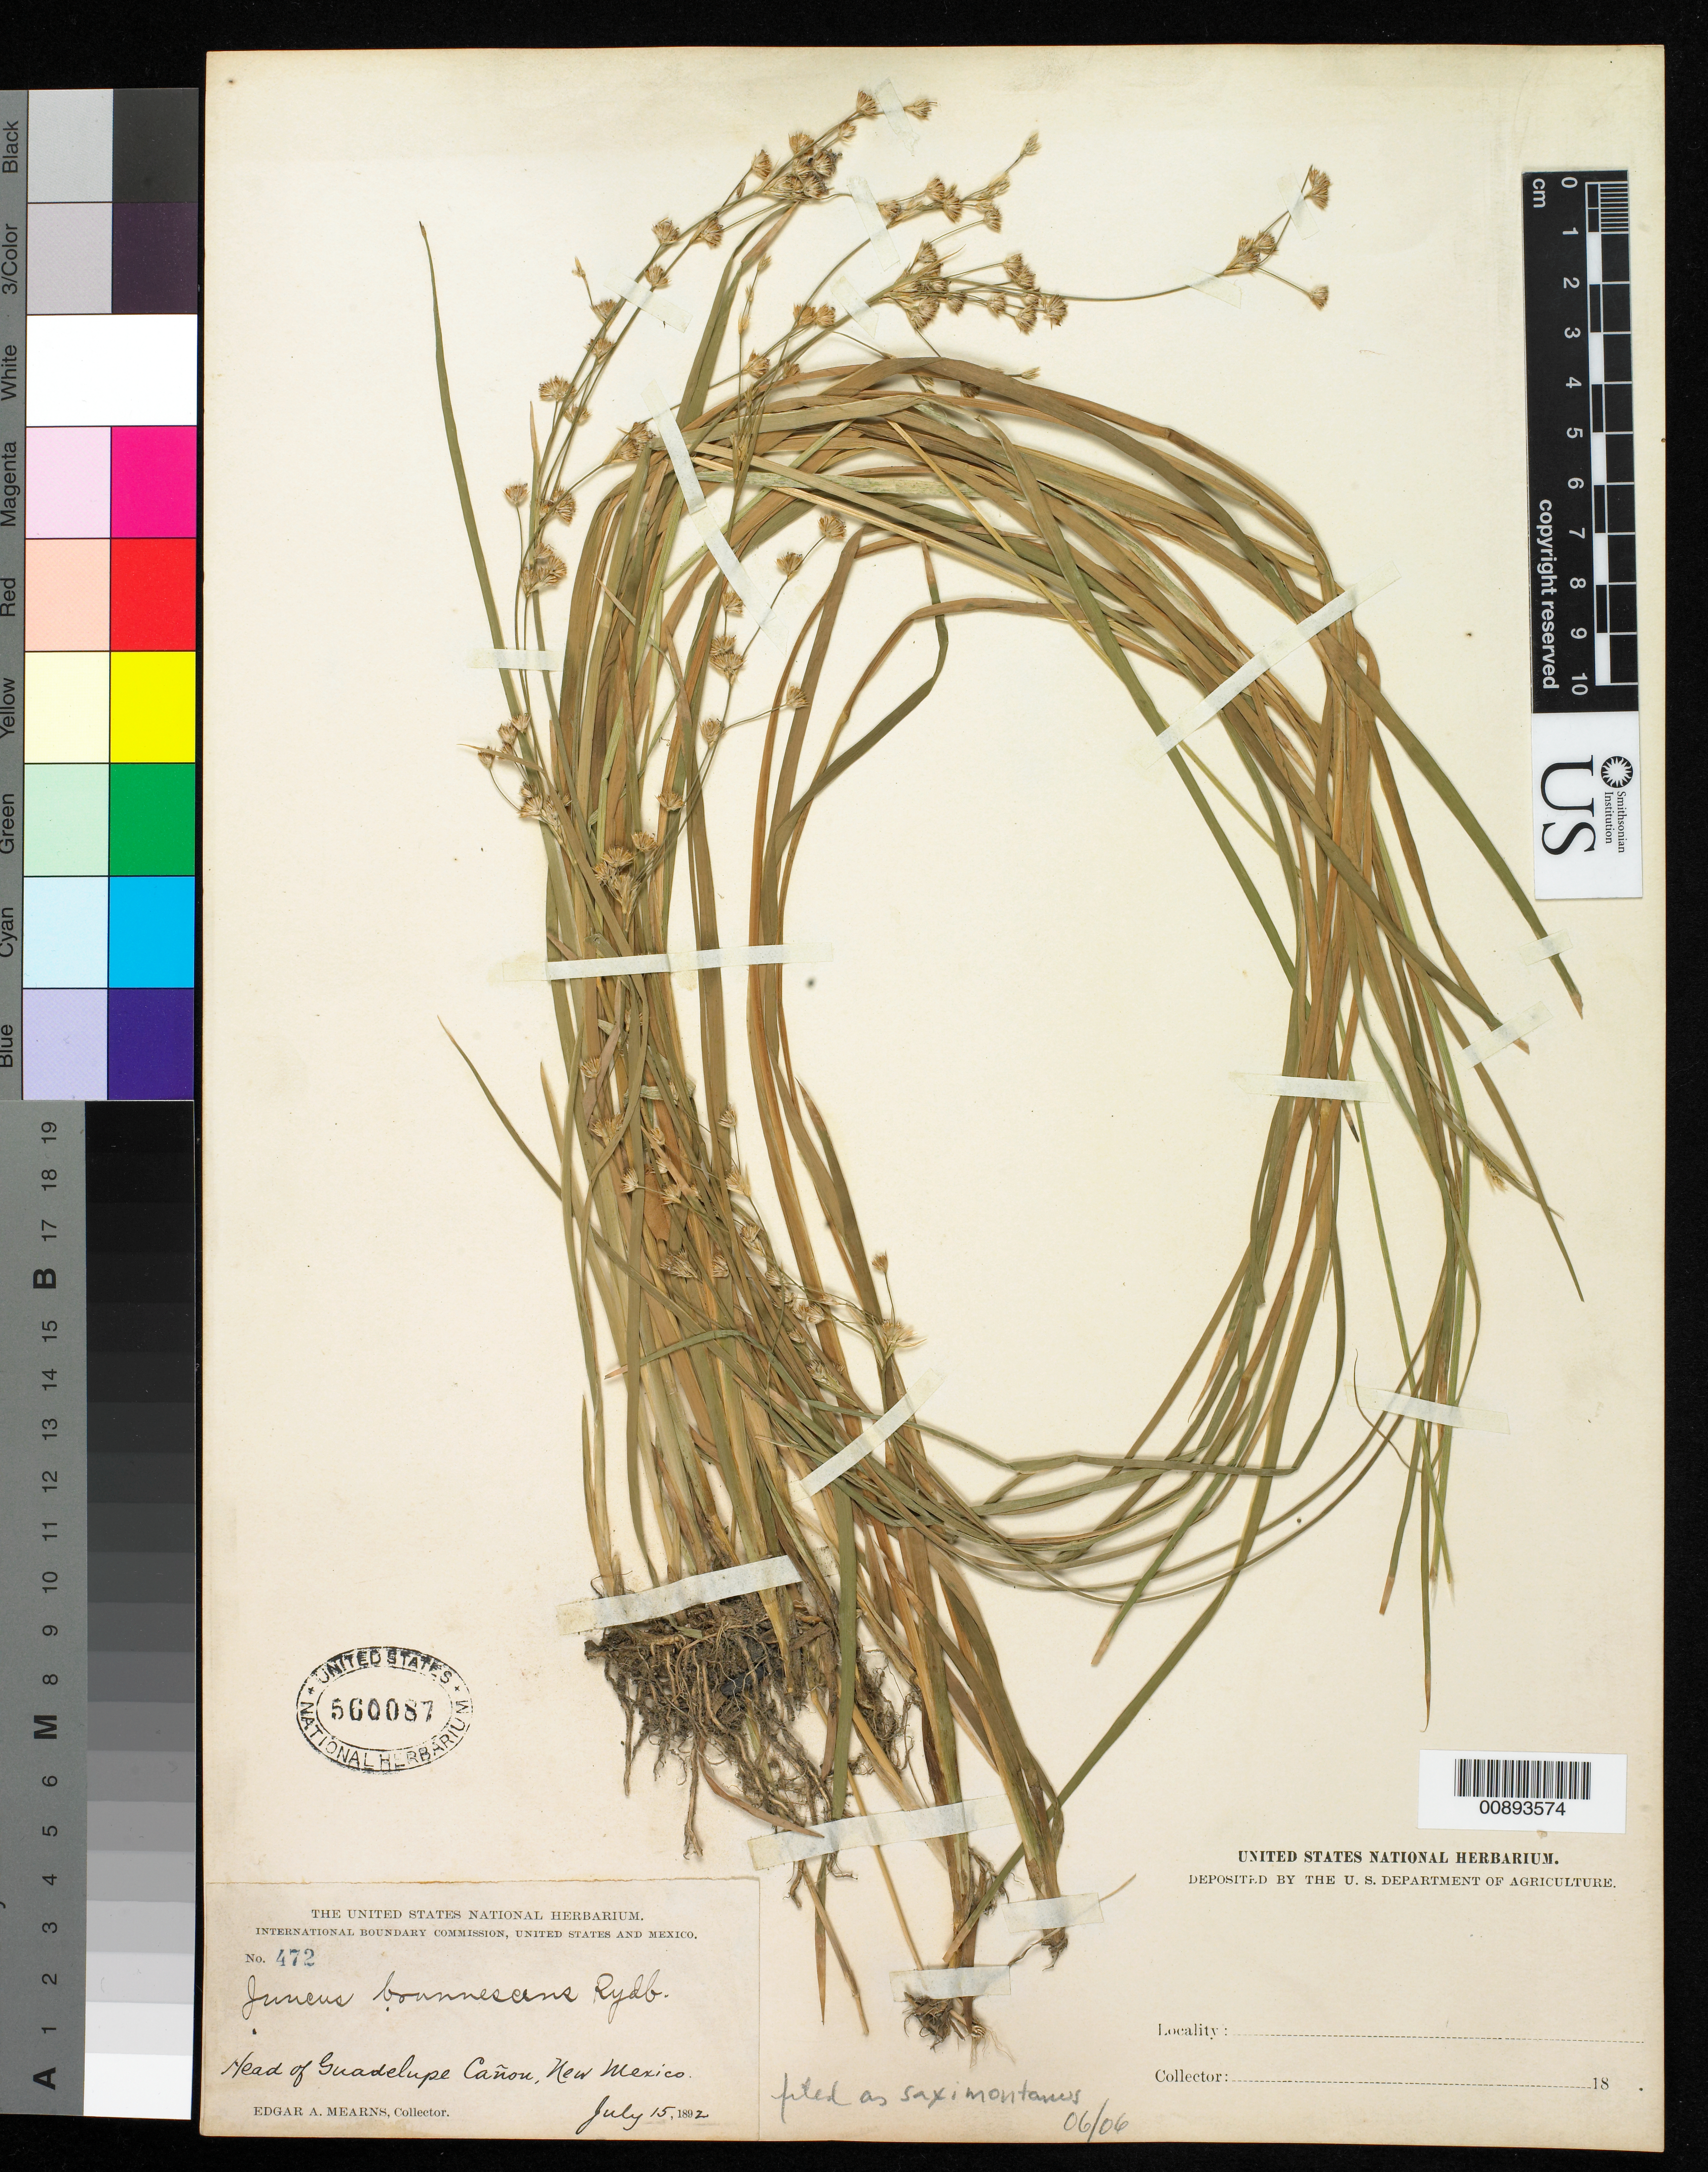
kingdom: Plantae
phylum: Tracheophyta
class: Liliopsida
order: Poales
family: Juncaceae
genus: Juncus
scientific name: Juncus saximontanus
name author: A. Nelson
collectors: E. A. Mearns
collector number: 472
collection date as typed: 15 Jul 1892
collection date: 1892-07-15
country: United States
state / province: New Mexico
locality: Head of Guadalupe Cañon, New Mexico.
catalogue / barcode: US 560087